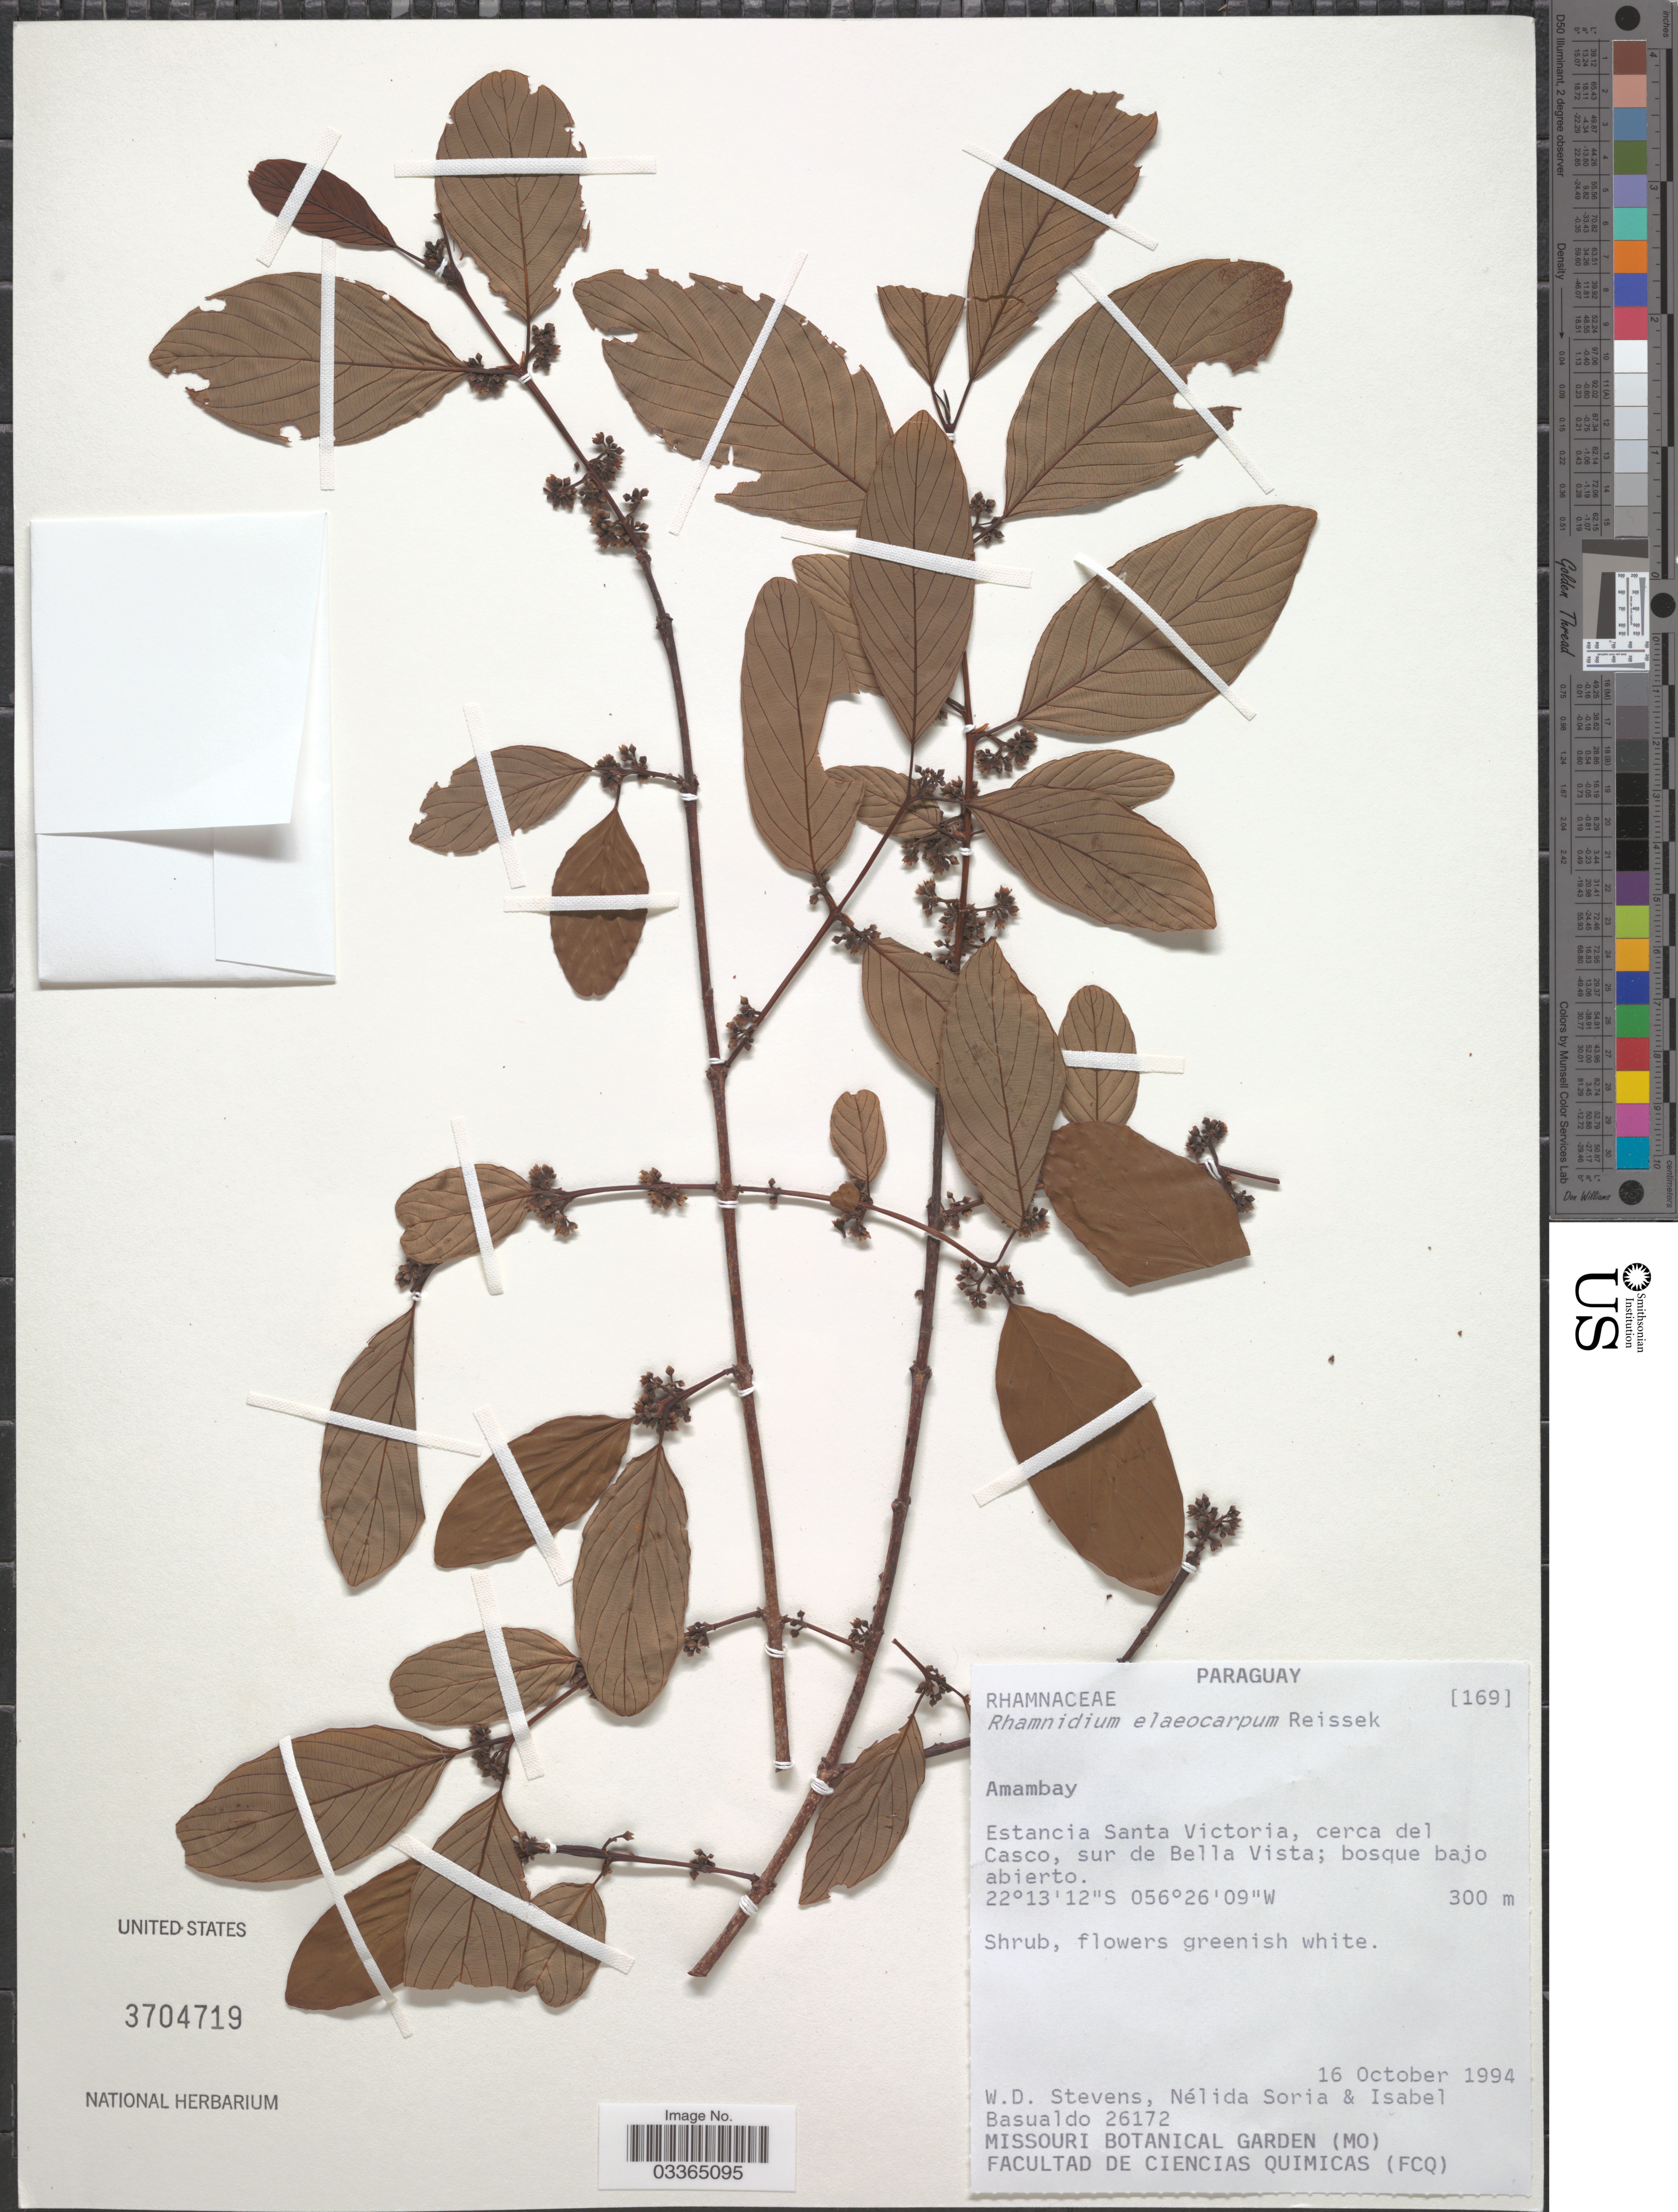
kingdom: Plantae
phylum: Tracheophyta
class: Magnoliopsida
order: Rosales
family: Rhamnaceae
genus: Rhamnidium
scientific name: Rhamnidium elaeocarpum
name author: Reissek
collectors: W. D. Stevens, N. Soria & I. Basualdo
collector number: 26172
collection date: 1994-10-16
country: Paraguay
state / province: Amambay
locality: Estancia Santa Victoria, cerca del Casco, sur de Bella Vista.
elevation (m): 300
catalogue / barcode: US 3704719